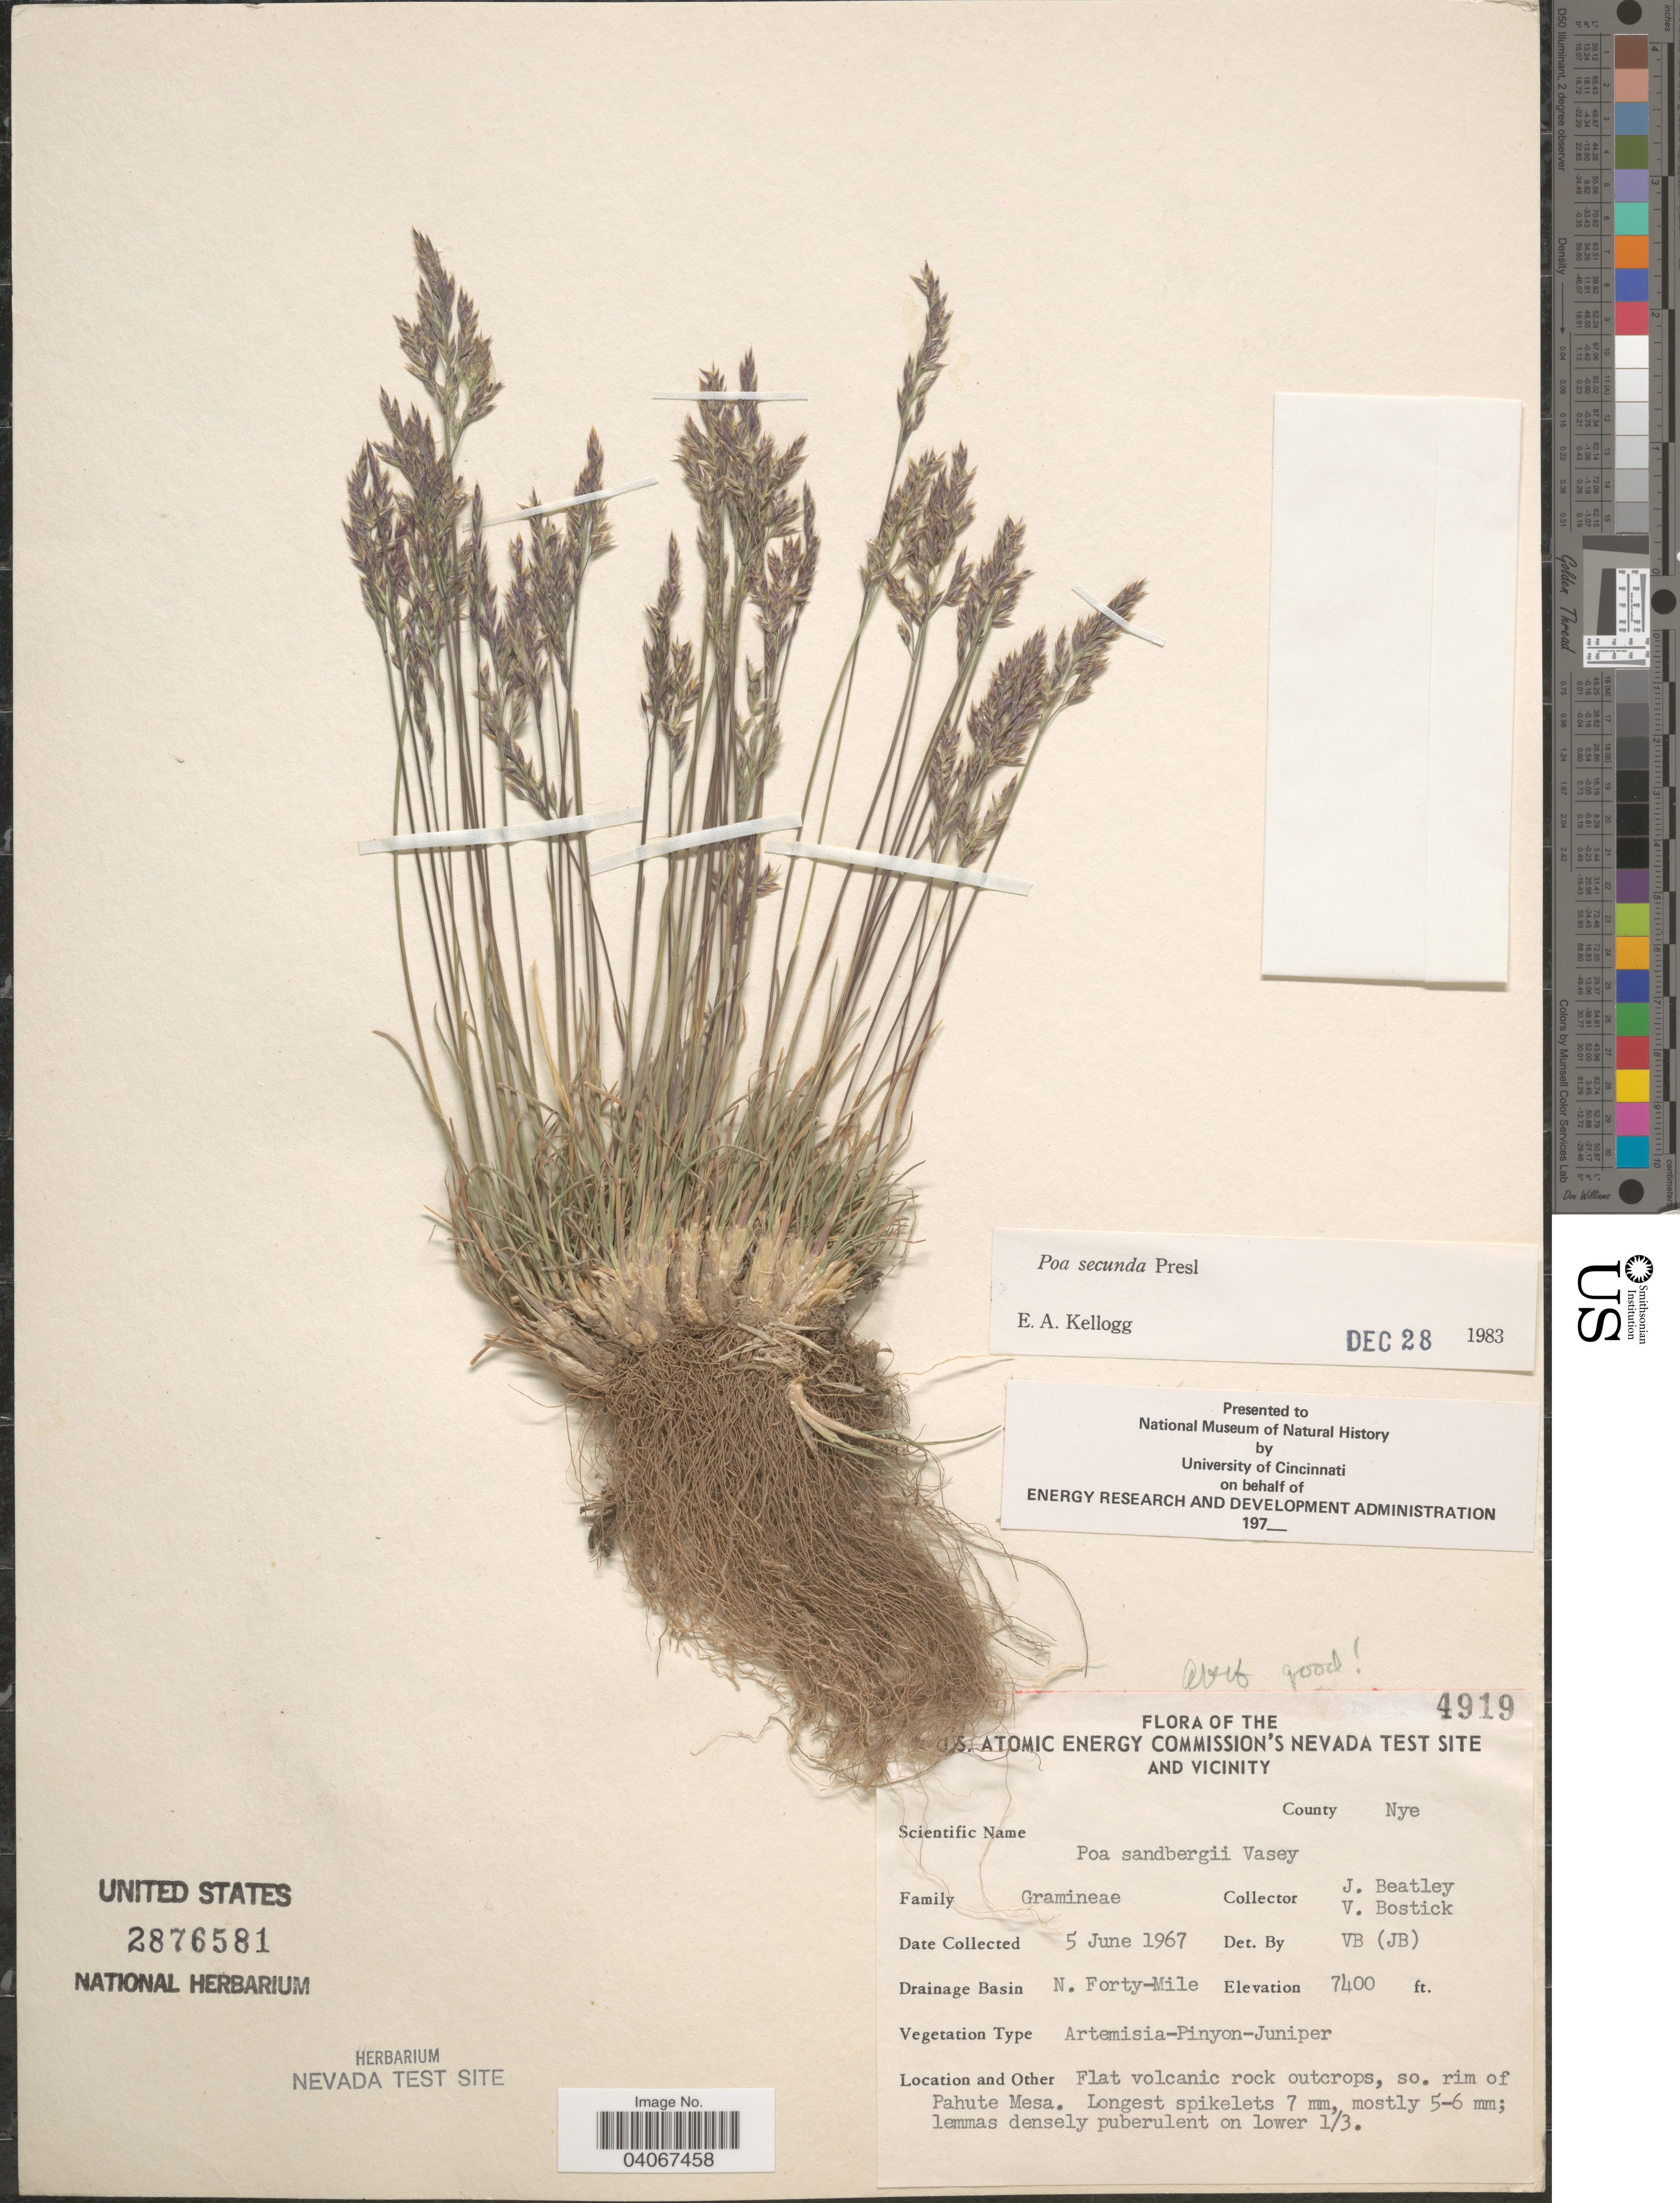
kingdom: Plantae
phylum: Tracheophyta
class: Liliopsida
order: Poales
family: Poaceae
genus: Poa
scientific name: Poa secunda subsp. secunda var. secunda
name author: J. Presl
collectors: J. C. Beatley & V. Bostick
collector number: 4919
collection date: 1967-06-05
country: United States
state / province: Nevada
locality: The U.S. Atomic Energy Commission's Nevada Test Site and Vicinity. County Nye. Drainage Basin N. Forty-Mile. Flat volcanic rock outcrops, so. rim of Pahute Mesa.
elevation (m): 2256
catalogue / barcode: US 2876581